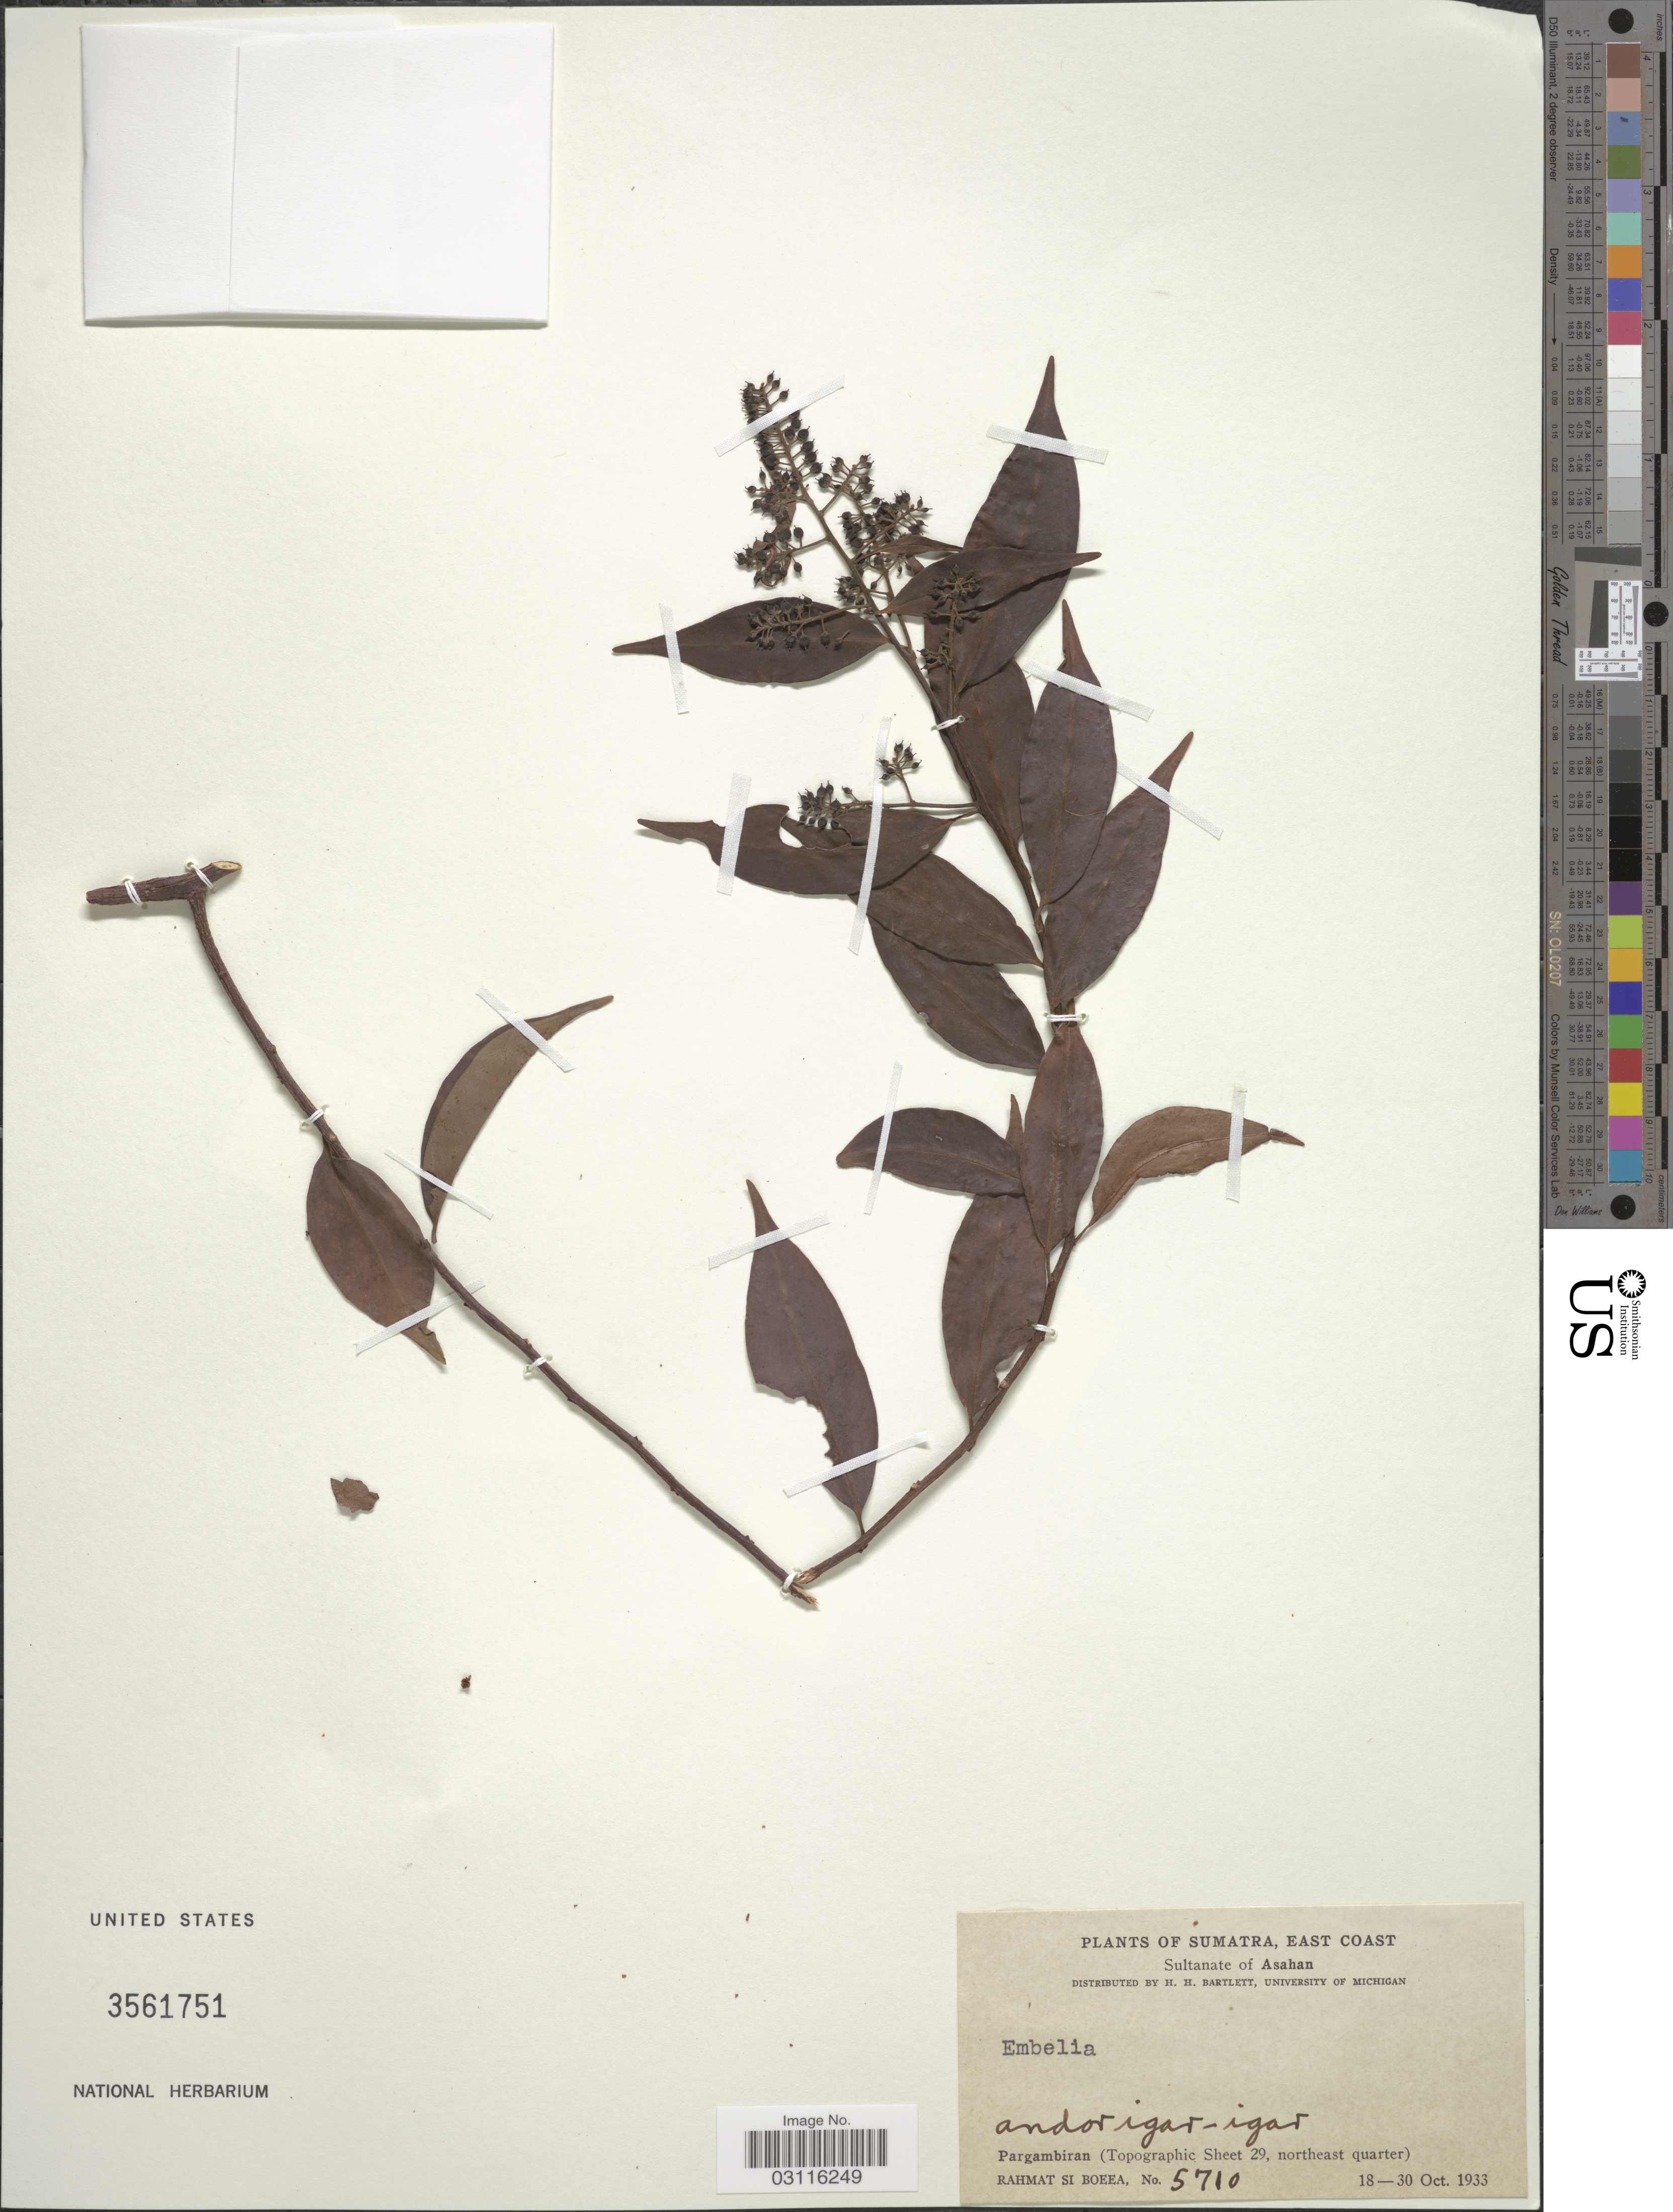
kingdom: Plantae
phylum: Tracheophyta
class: Magnoliopsida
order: Ericales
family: Primulaceae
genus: Embelia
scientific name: Embelia sp.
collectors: Rahmat Si Boeea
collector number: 5710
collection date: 1933-10-18/1933-10-30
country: Indonesia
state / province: Sumatra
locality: East Coast. Sultanate of Asahan. Pargambiran (Topographic Sheet 29, northeast quarter).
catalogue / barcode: US 3561751